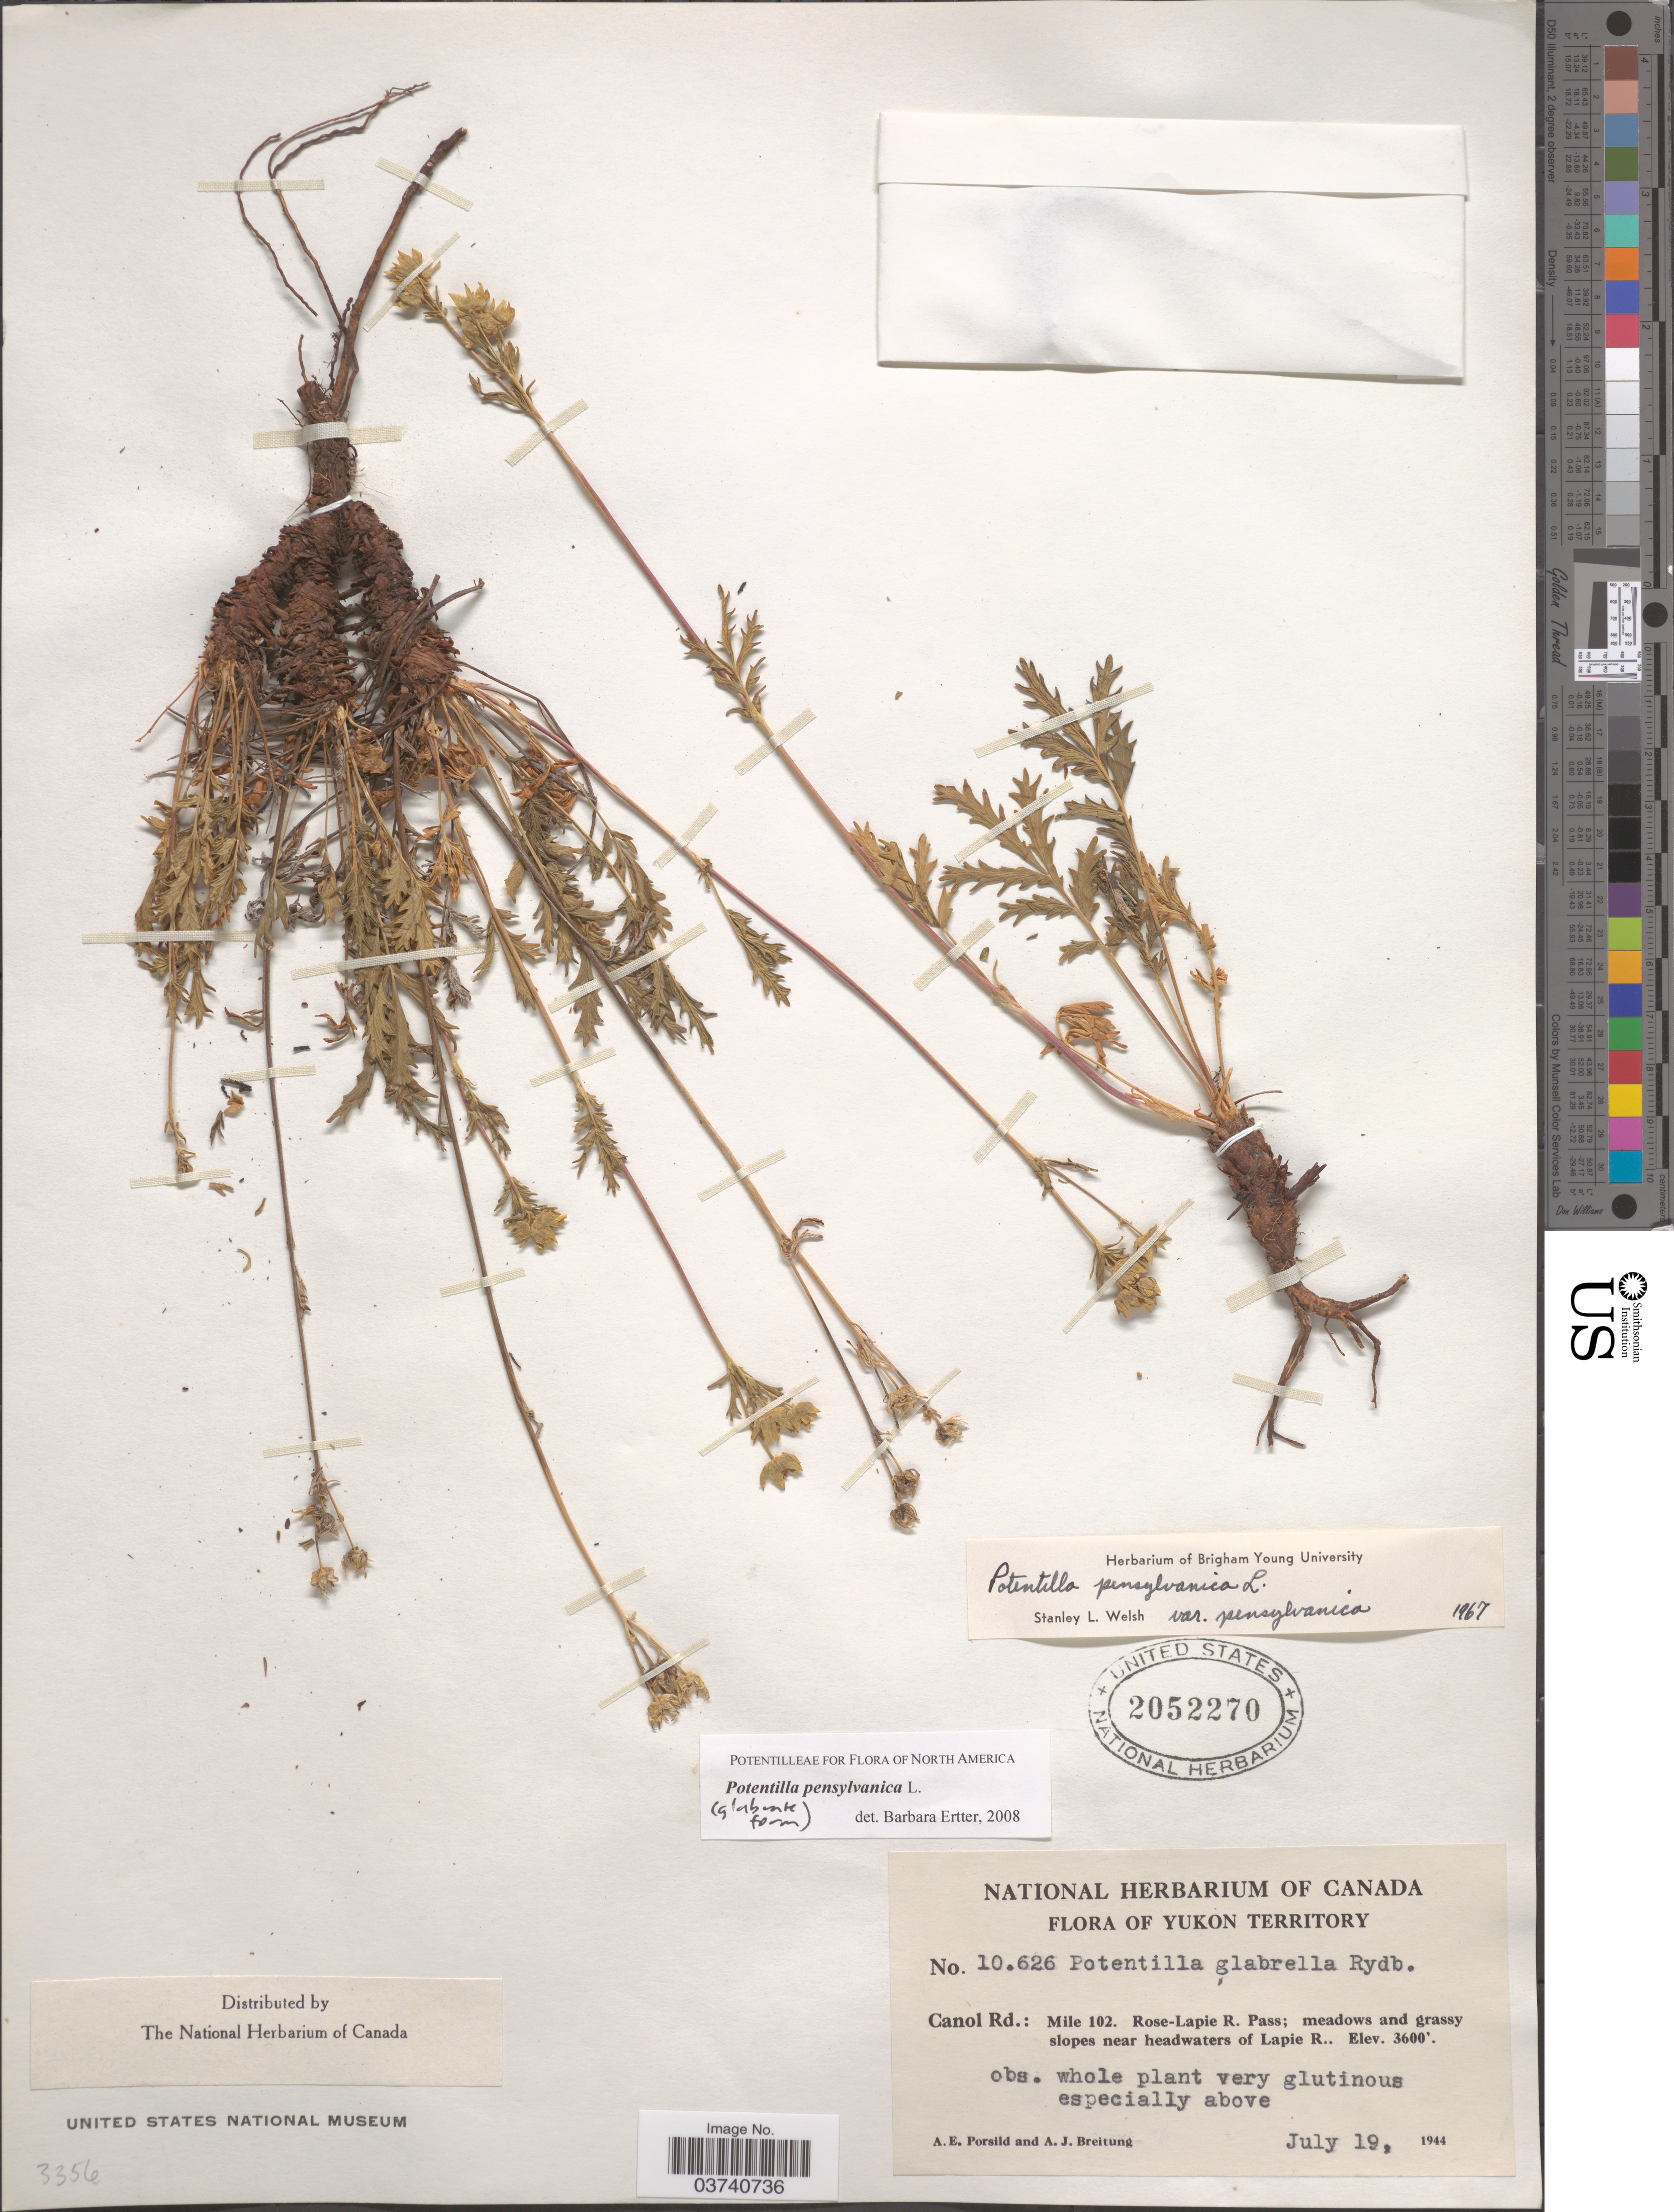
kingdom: Plantae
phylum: Tracheophyta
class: Magnoliopsida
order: Rosales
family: Rosaceae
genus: Potentilla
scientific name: Potentilla pensylvanica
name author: L.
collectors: A. E. Porsild & A. Breitung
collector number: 10626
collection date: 1944-07-19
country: Canada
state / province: Yukon Territory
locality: Canol Rd.: Mile 102. Rose-Lapie R. Pass; meadows and grassy slopes near headwaters of Lapie R.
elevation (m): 1097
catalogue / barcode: US 2052270